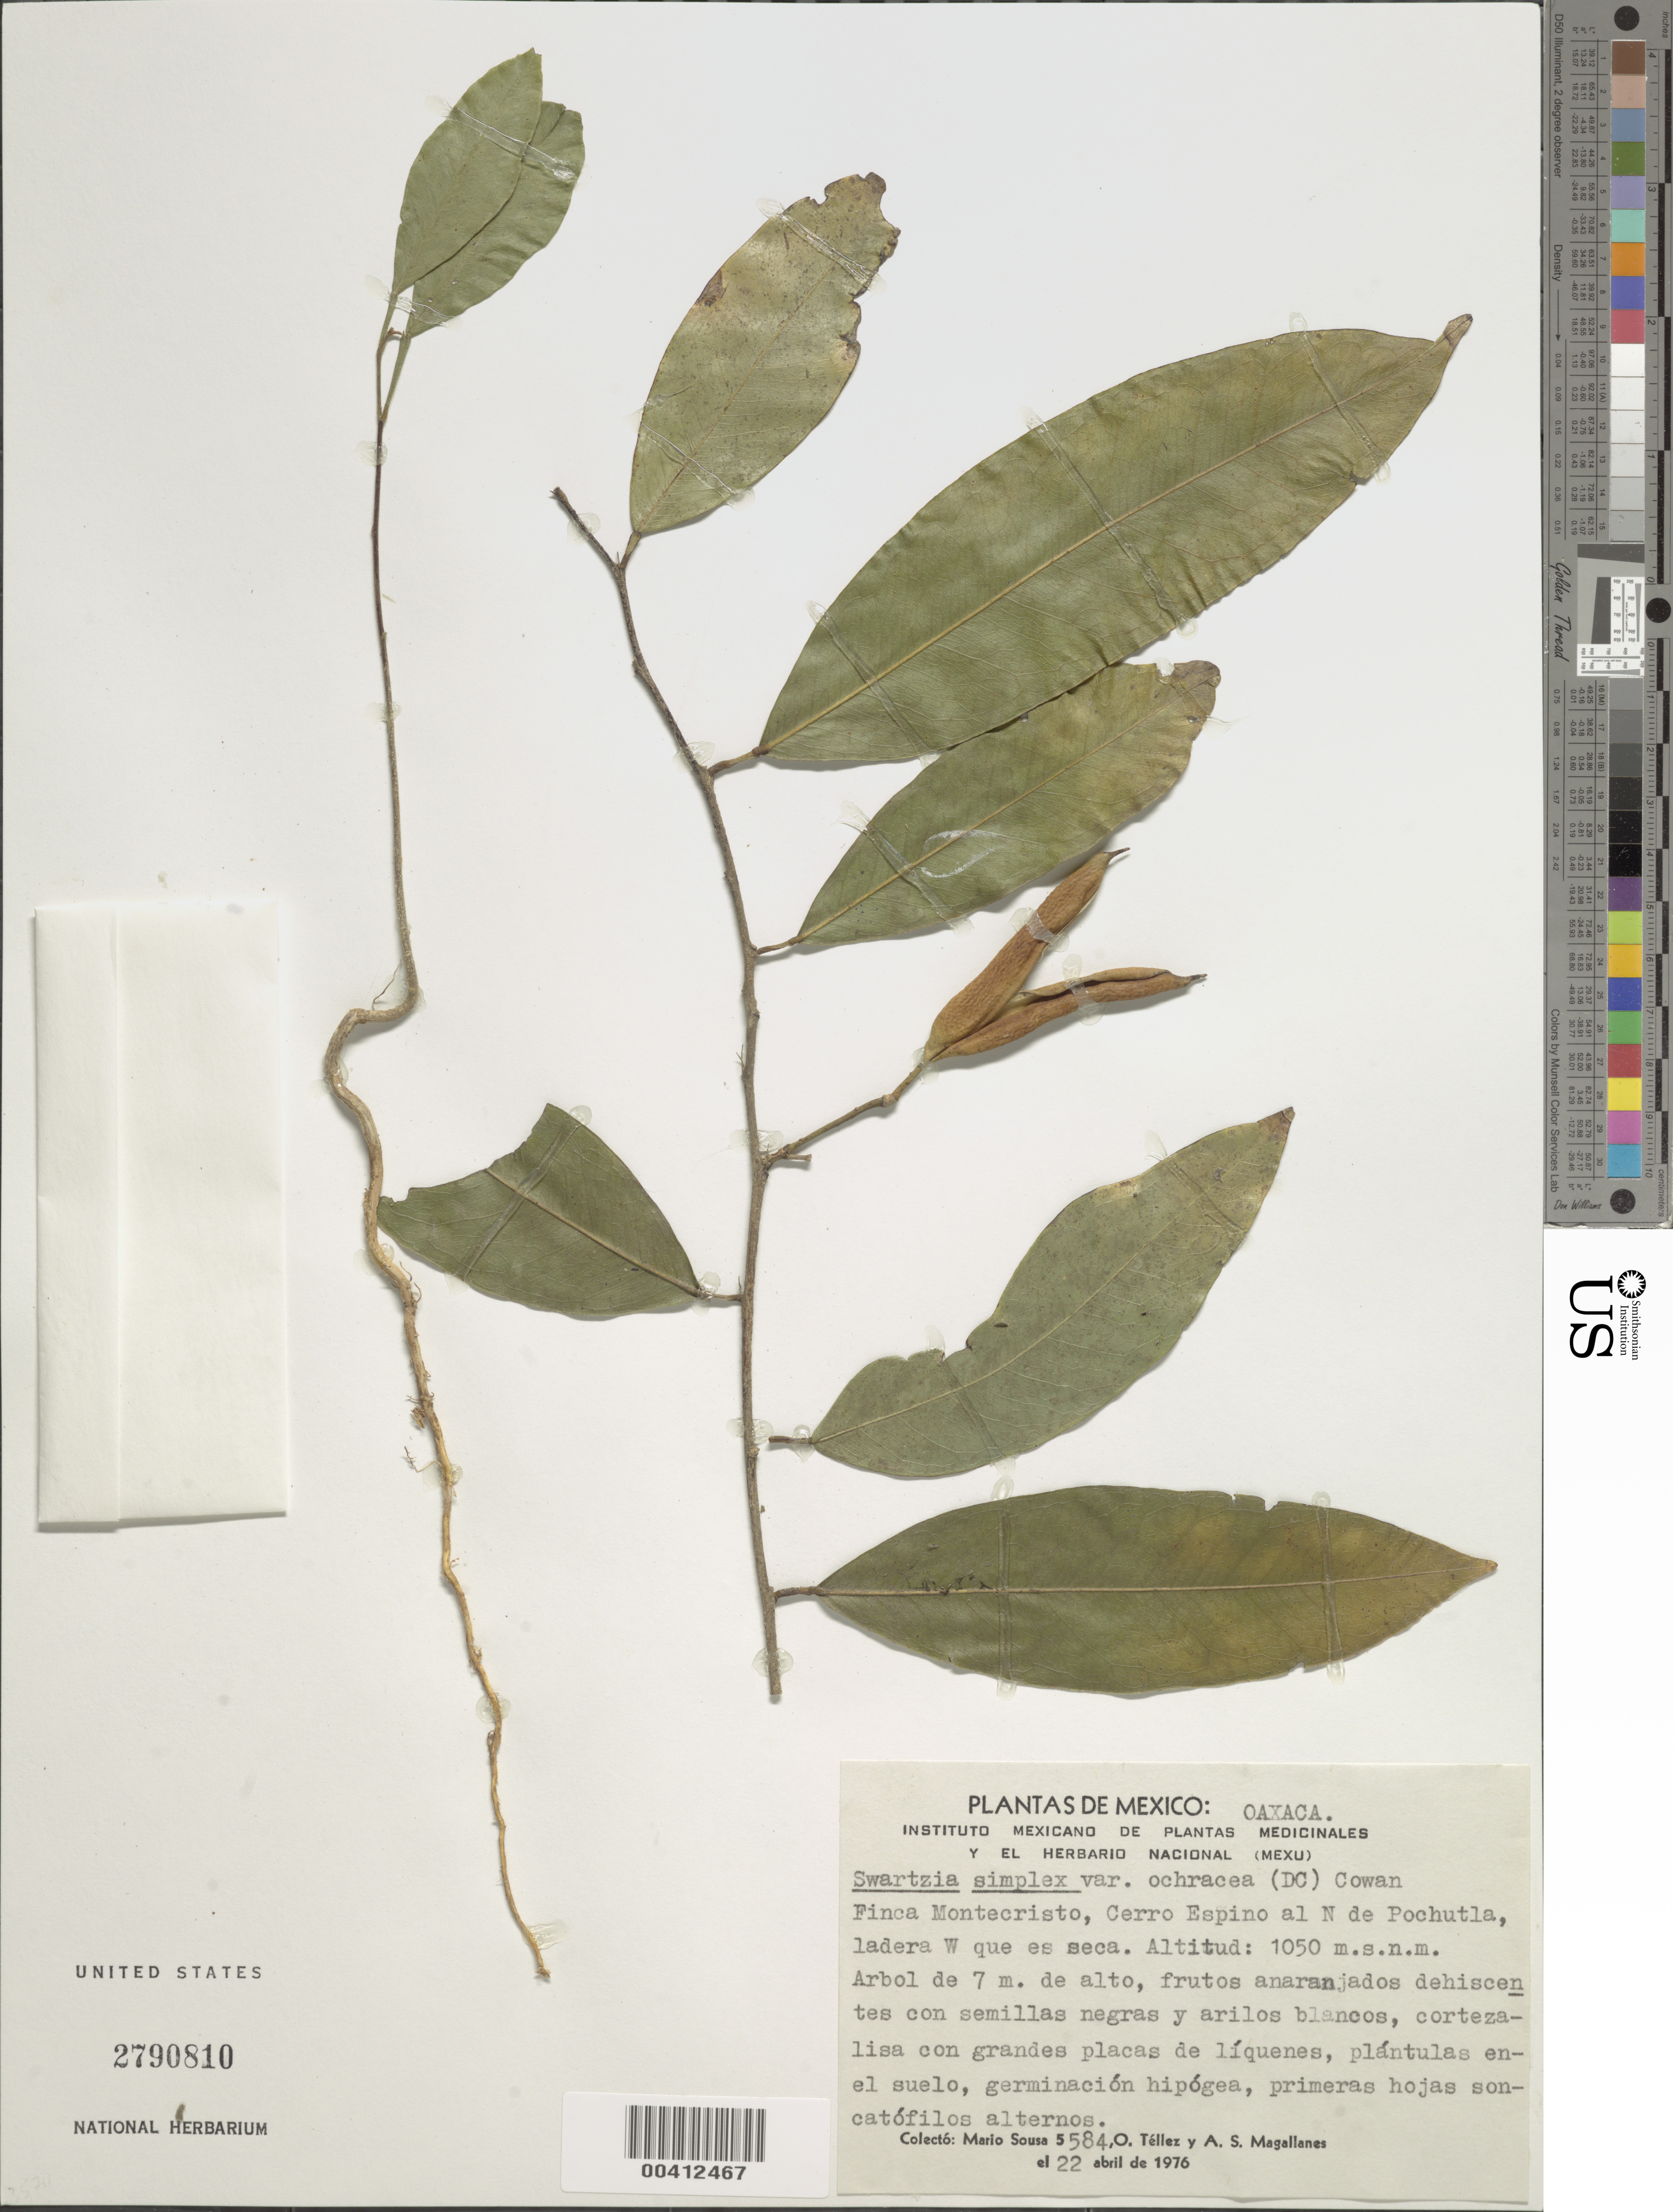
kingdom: Plantae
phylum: Tracheophyta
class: Magnoliopsida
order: Fabales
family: Fabaceae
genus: Swartzia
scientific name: Swartzia simplex var. ochnacea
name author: (DC.) R.S. Cowan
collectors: M. Sousa S., O. Téllez V. & A. Magallanes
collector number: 5584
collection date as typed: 22 Apr 1976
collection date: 1976-04-22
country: Mexico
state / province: Oaxaca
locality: Finca montecristo, cerro espino al n de Pochutla, ladera w que es seca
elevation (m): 1050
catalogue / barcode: US 2790810